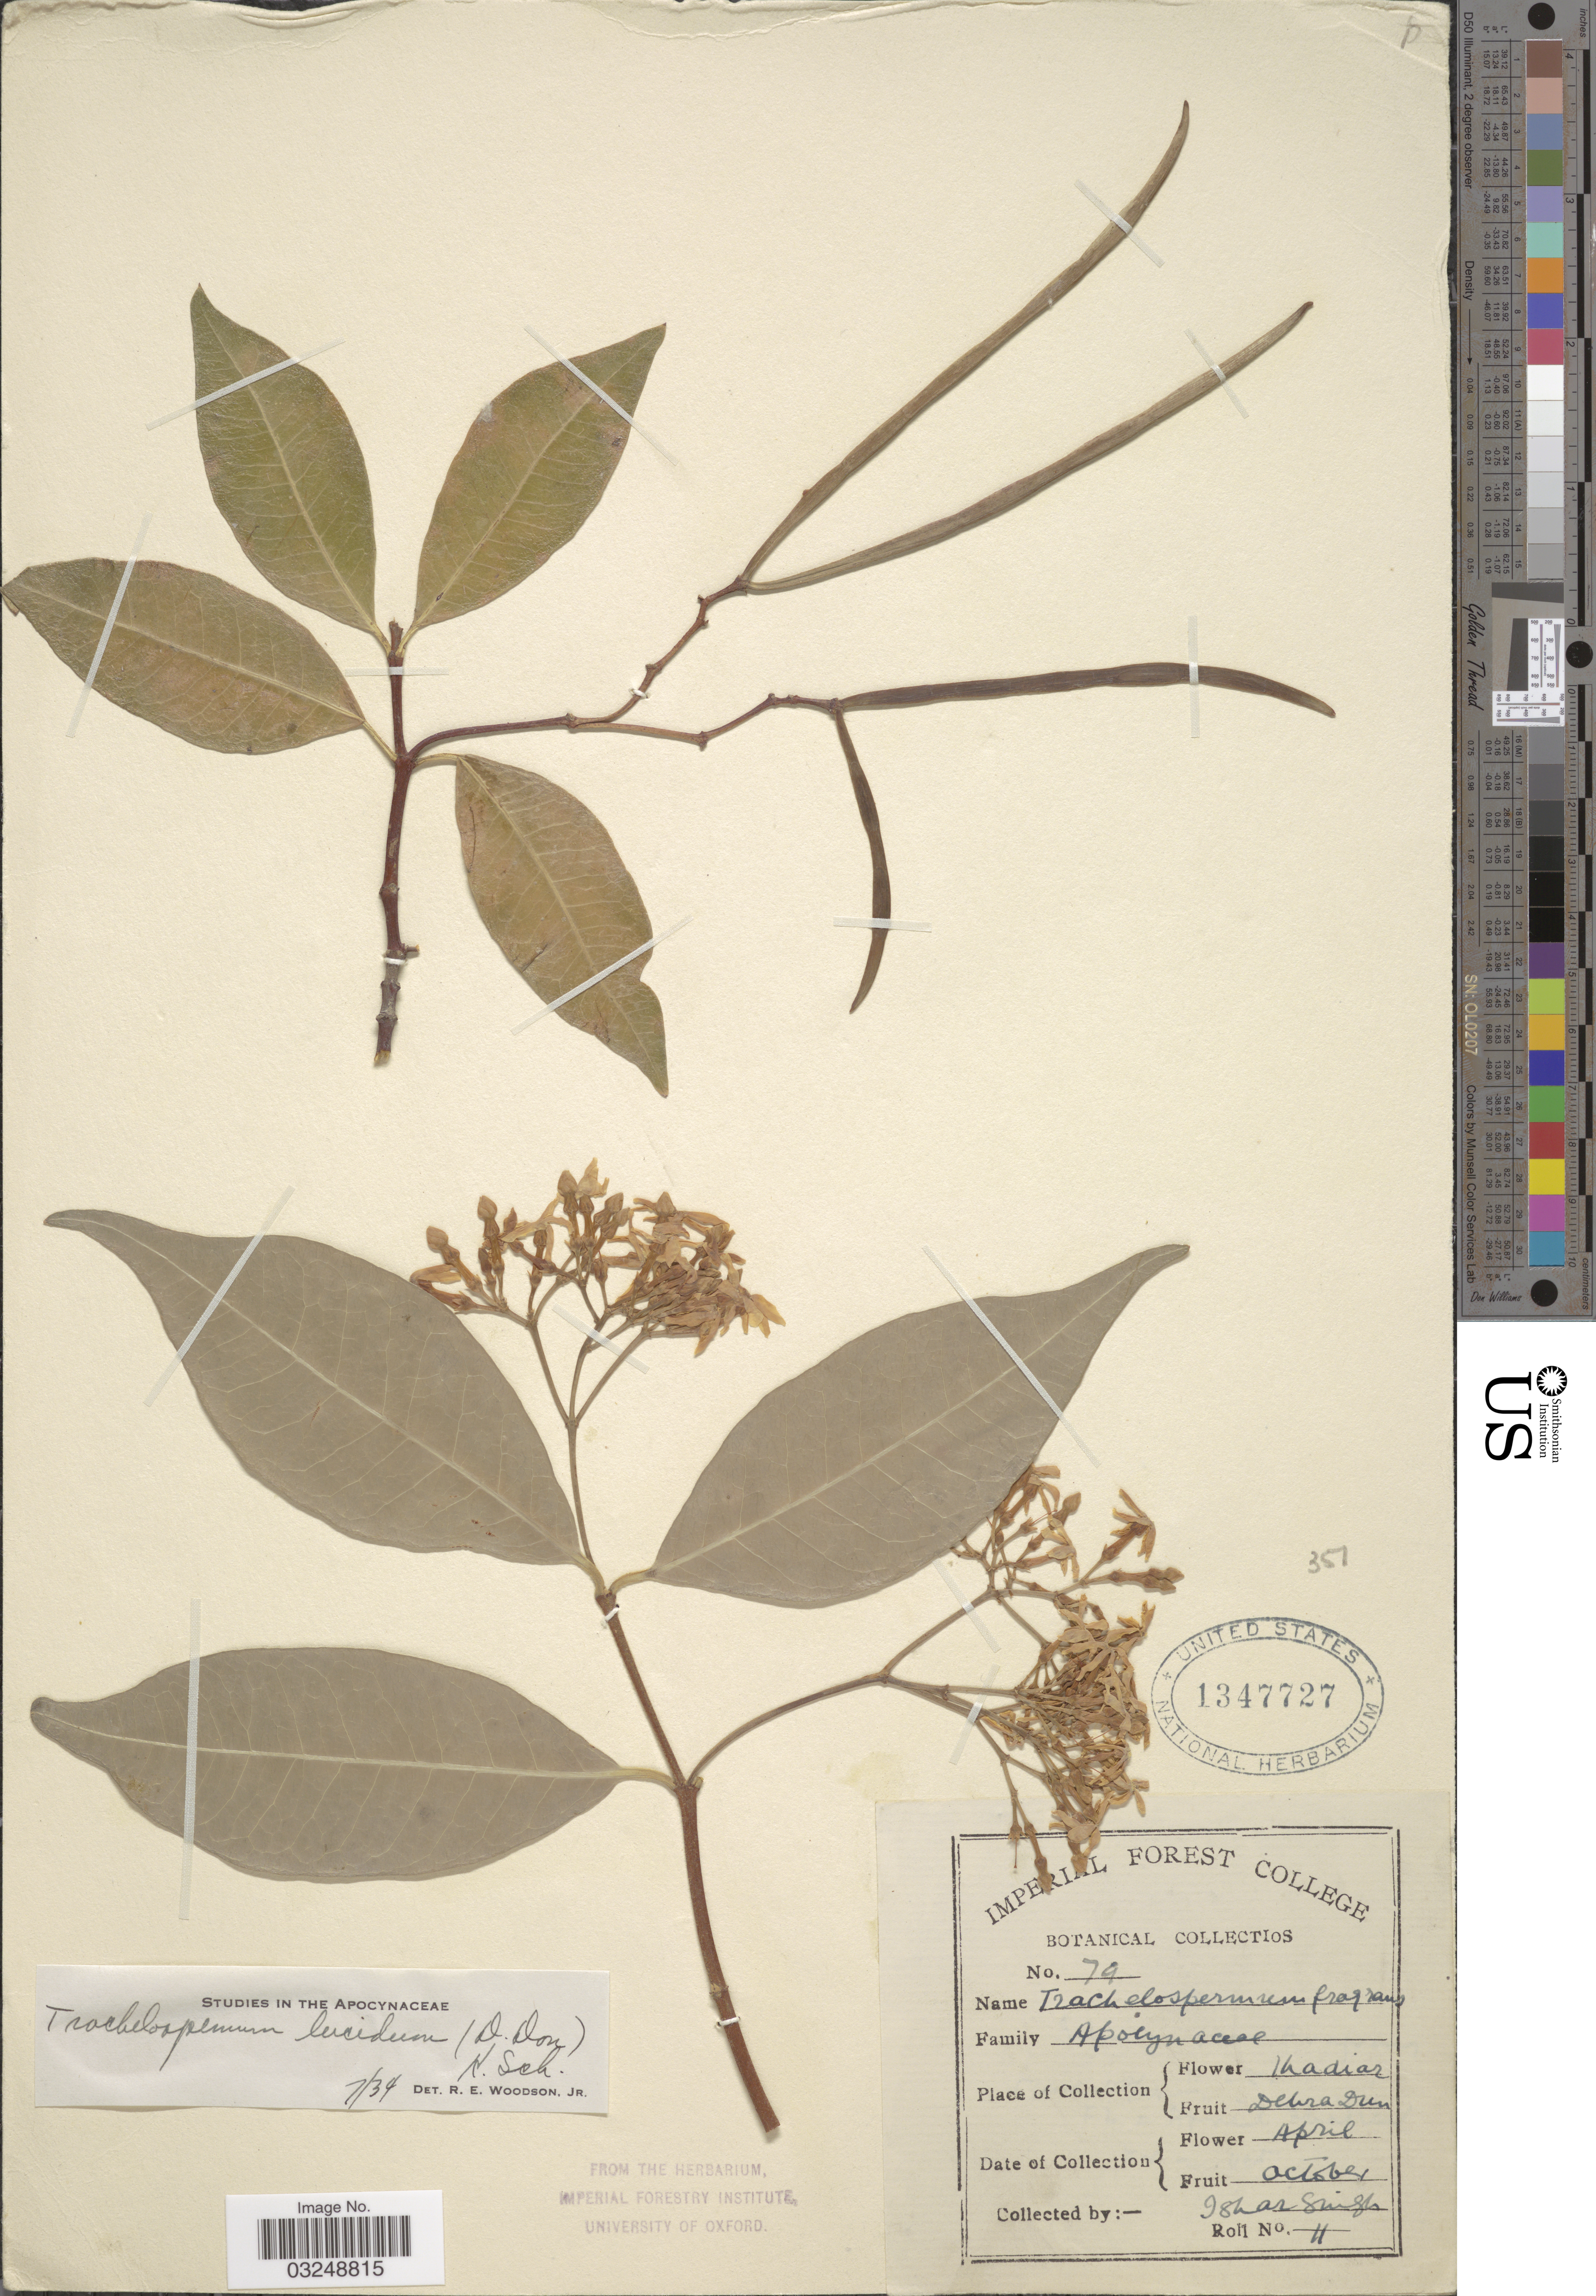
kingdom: Plantae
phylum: Tracheophyta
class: Magnoliopsida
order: Gentianales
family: Apocynaceae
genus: Trachelospermum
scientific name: Trachelospermum lucidum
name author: (D. Don) K. Schum.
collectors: I. Singh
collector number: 11*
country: India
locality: Ihadiar, Dehra Dun.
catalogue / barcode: US 1347727